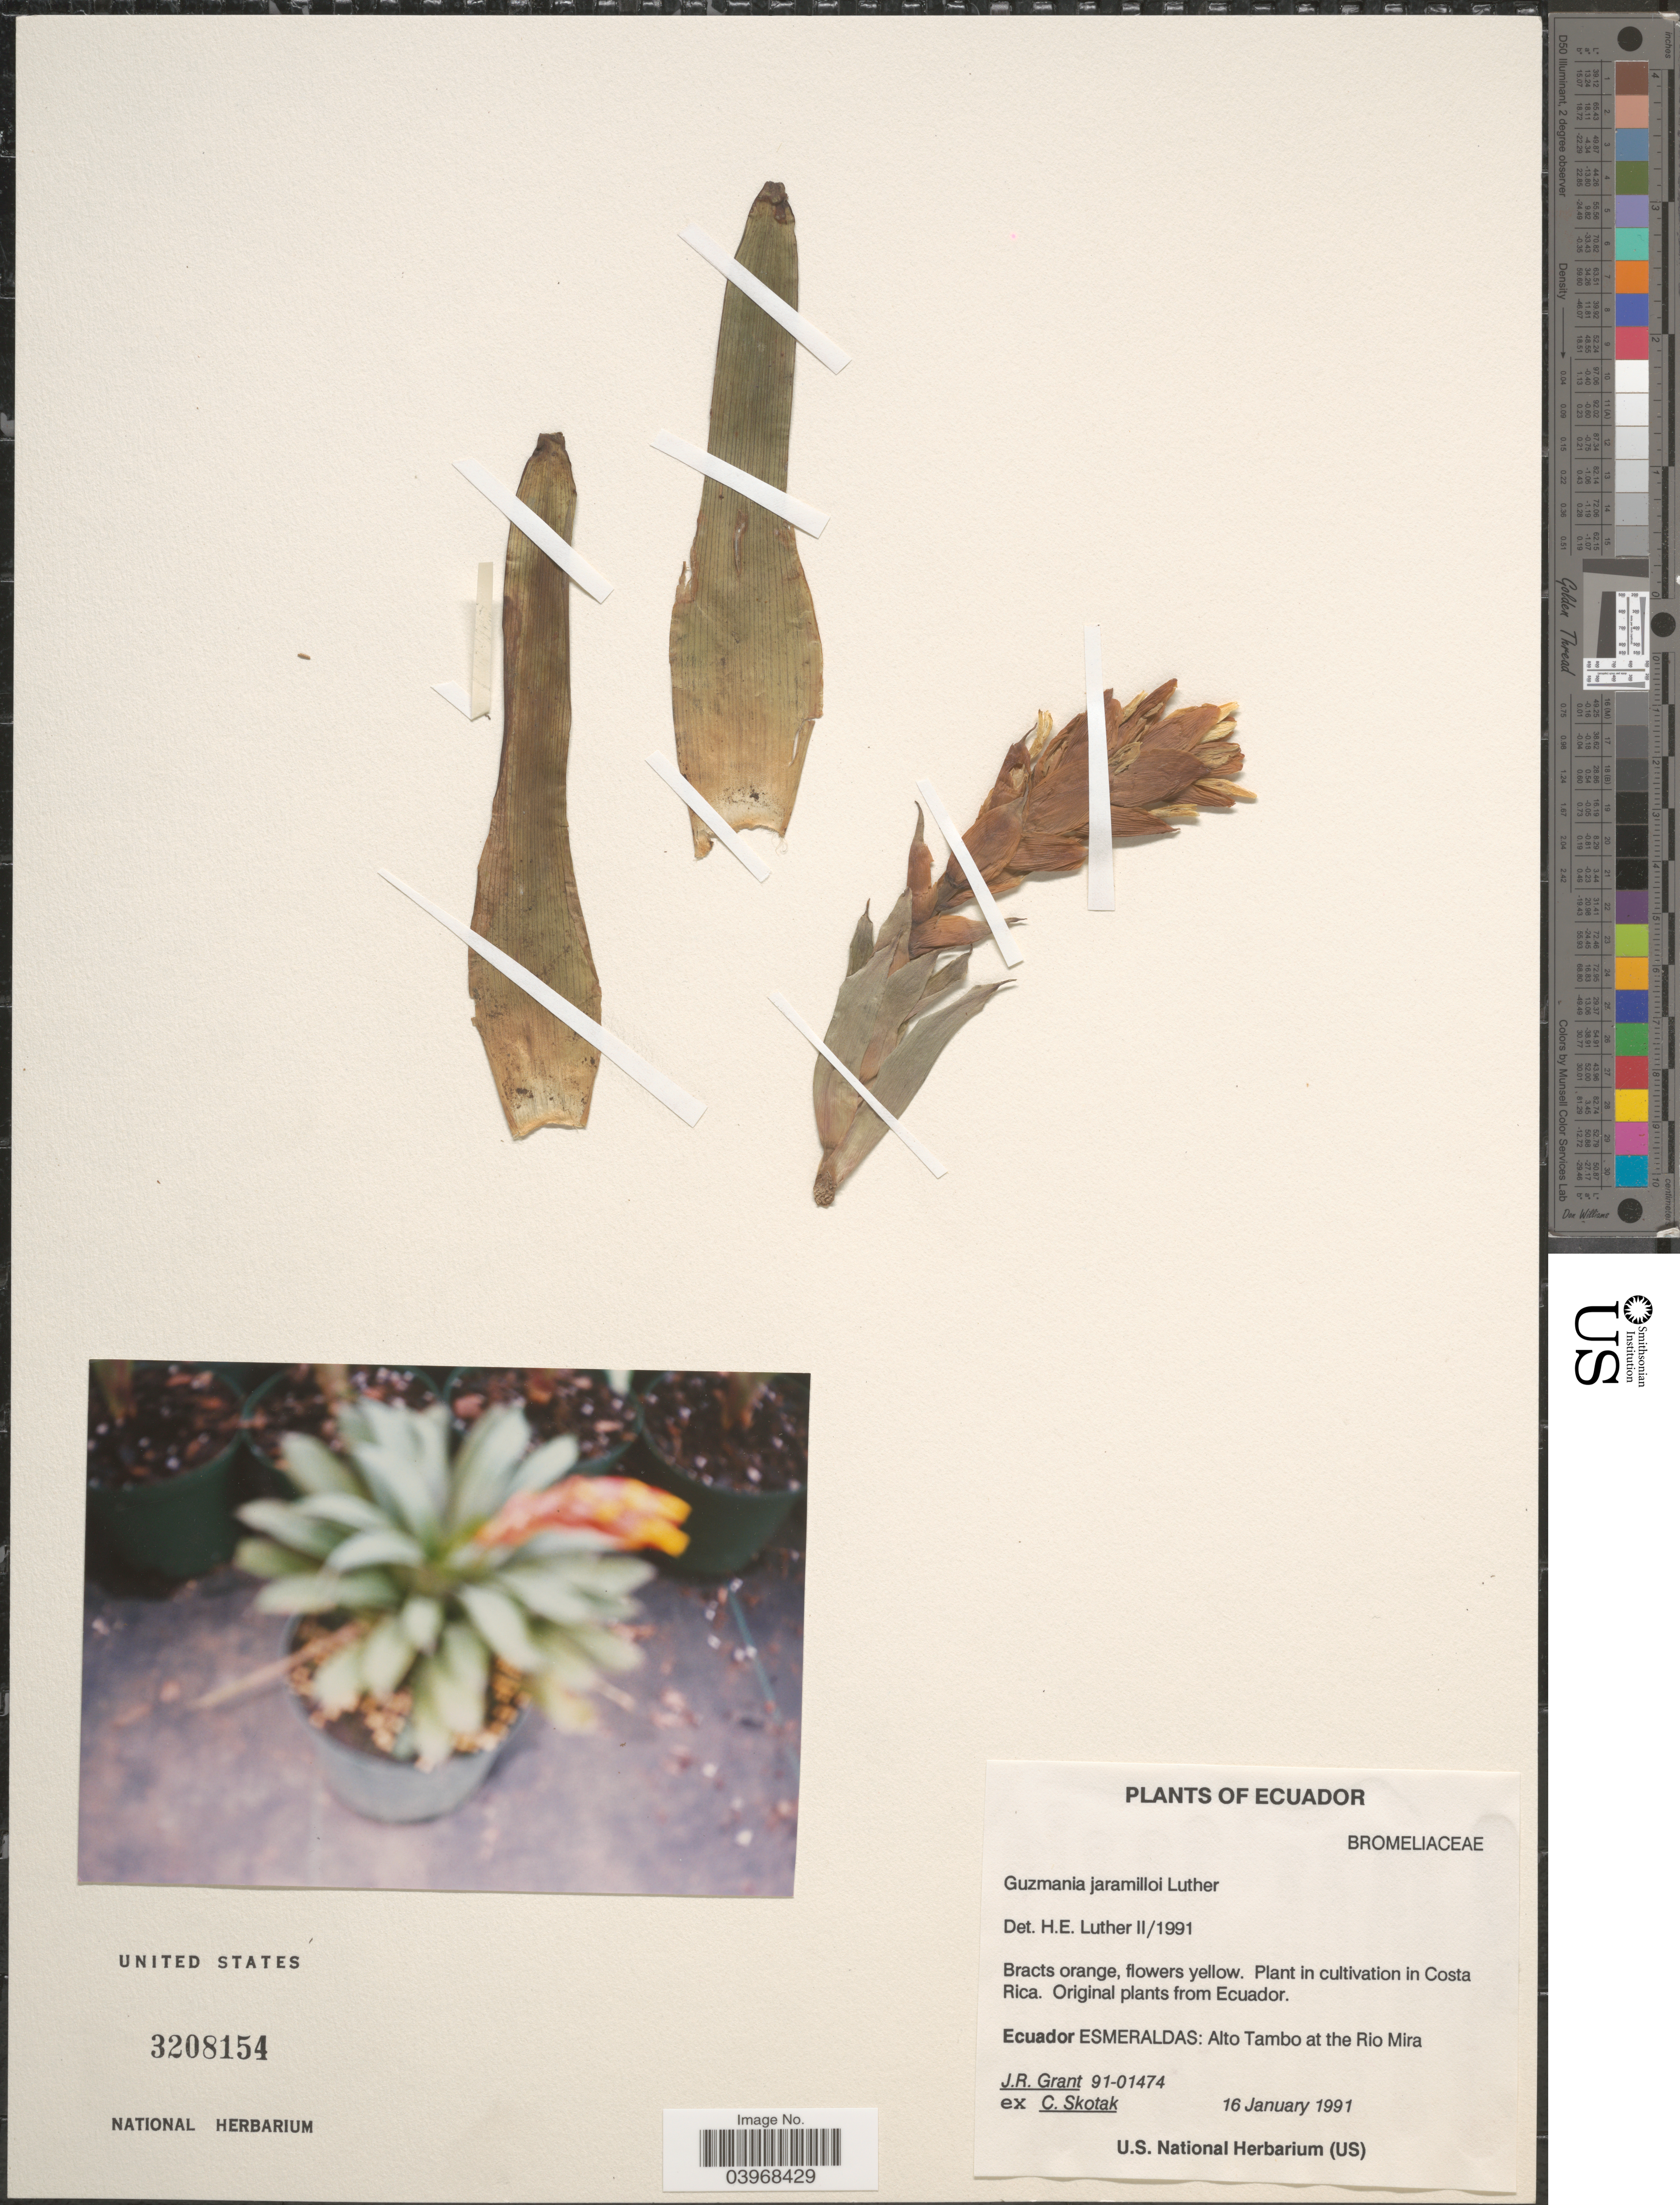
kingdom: Plantae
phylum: Tracheophyta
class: Liliopsida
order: Poales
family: Bromeliaceae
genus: Guzmania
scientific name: Guzmania jaramilloi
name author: H.E. Luther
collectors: J. Grant & C. Skotak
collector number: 91-01474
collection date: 1991-01-16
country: Costa Rica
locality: U.S. National Herbarium. [unsure placement]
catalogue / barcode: US 3208154